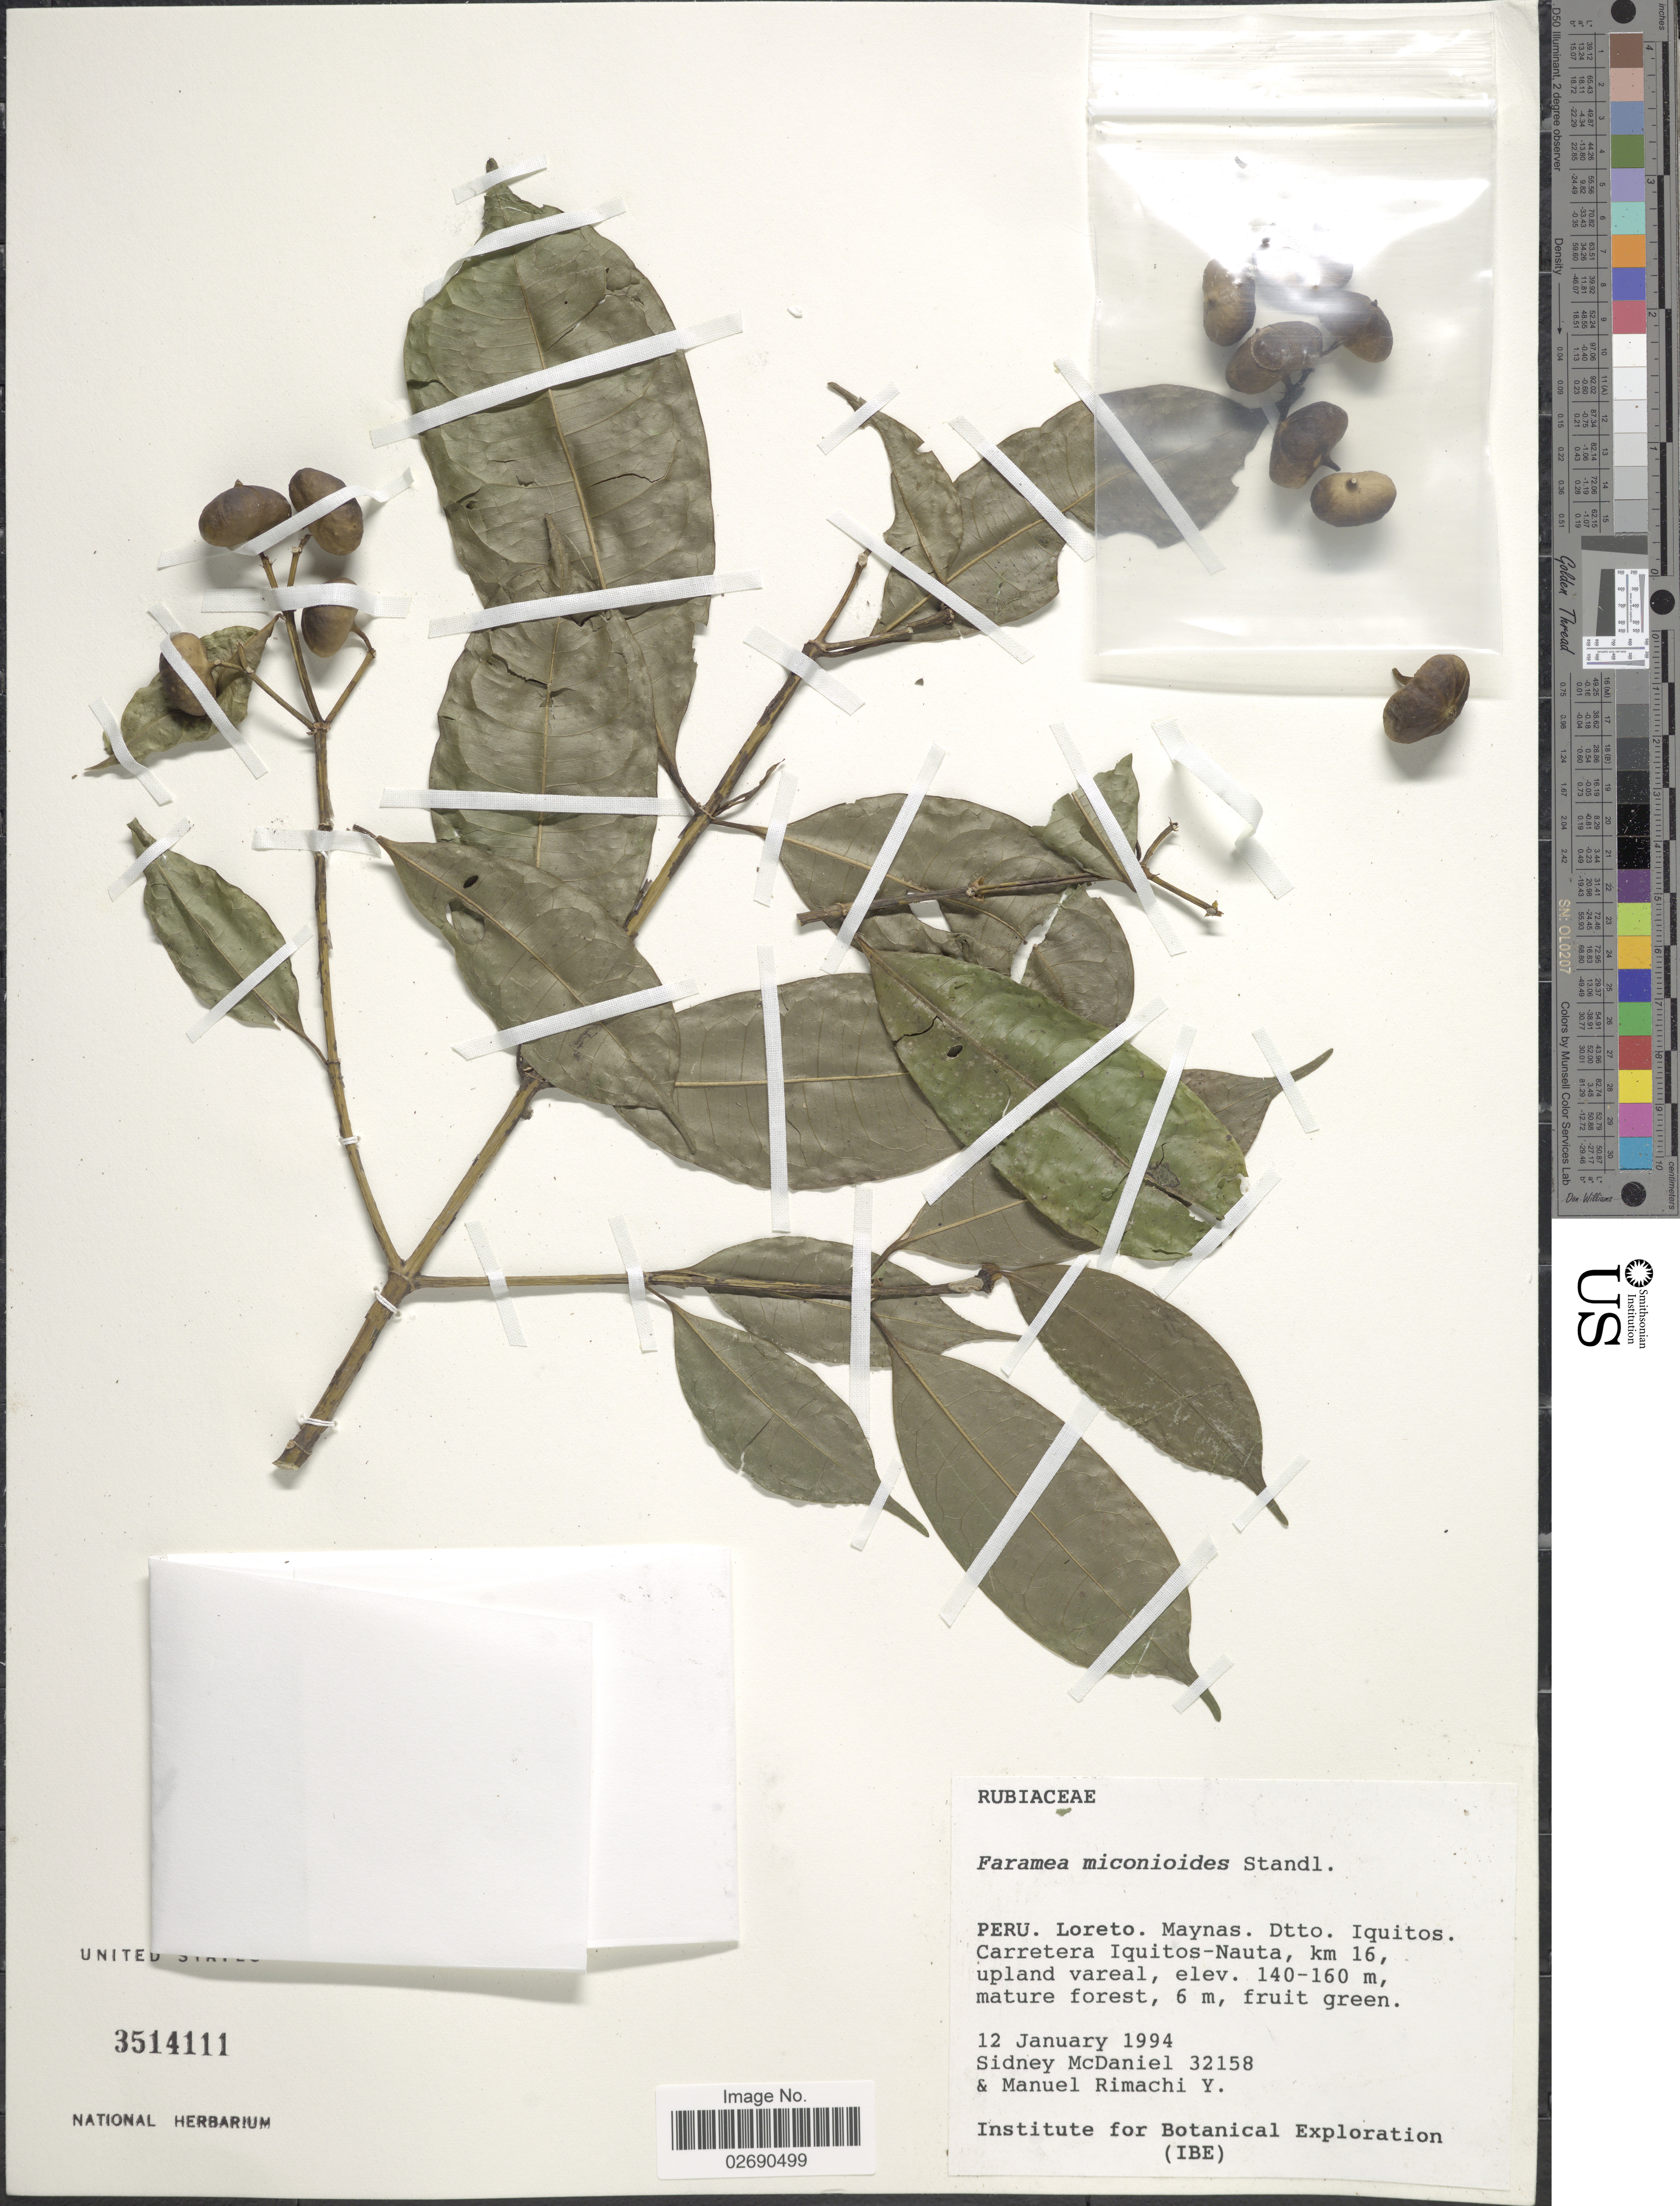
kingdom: Plantae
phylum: Tracheophyta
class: Magnoliopsida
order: Gentianales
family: Rubiaceae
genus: Faramea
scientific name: Faramea miconioides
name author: Standl.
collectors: S. McDaniel & M. Rimachi Y.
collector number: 32158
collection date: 1994-01-12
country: Peru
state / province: Loreto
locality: Maynas, Dtto. Iquitos, Carretera Iquitos-Nauta, km 16, upland vareal.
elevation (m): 140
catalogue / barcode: US 3514111